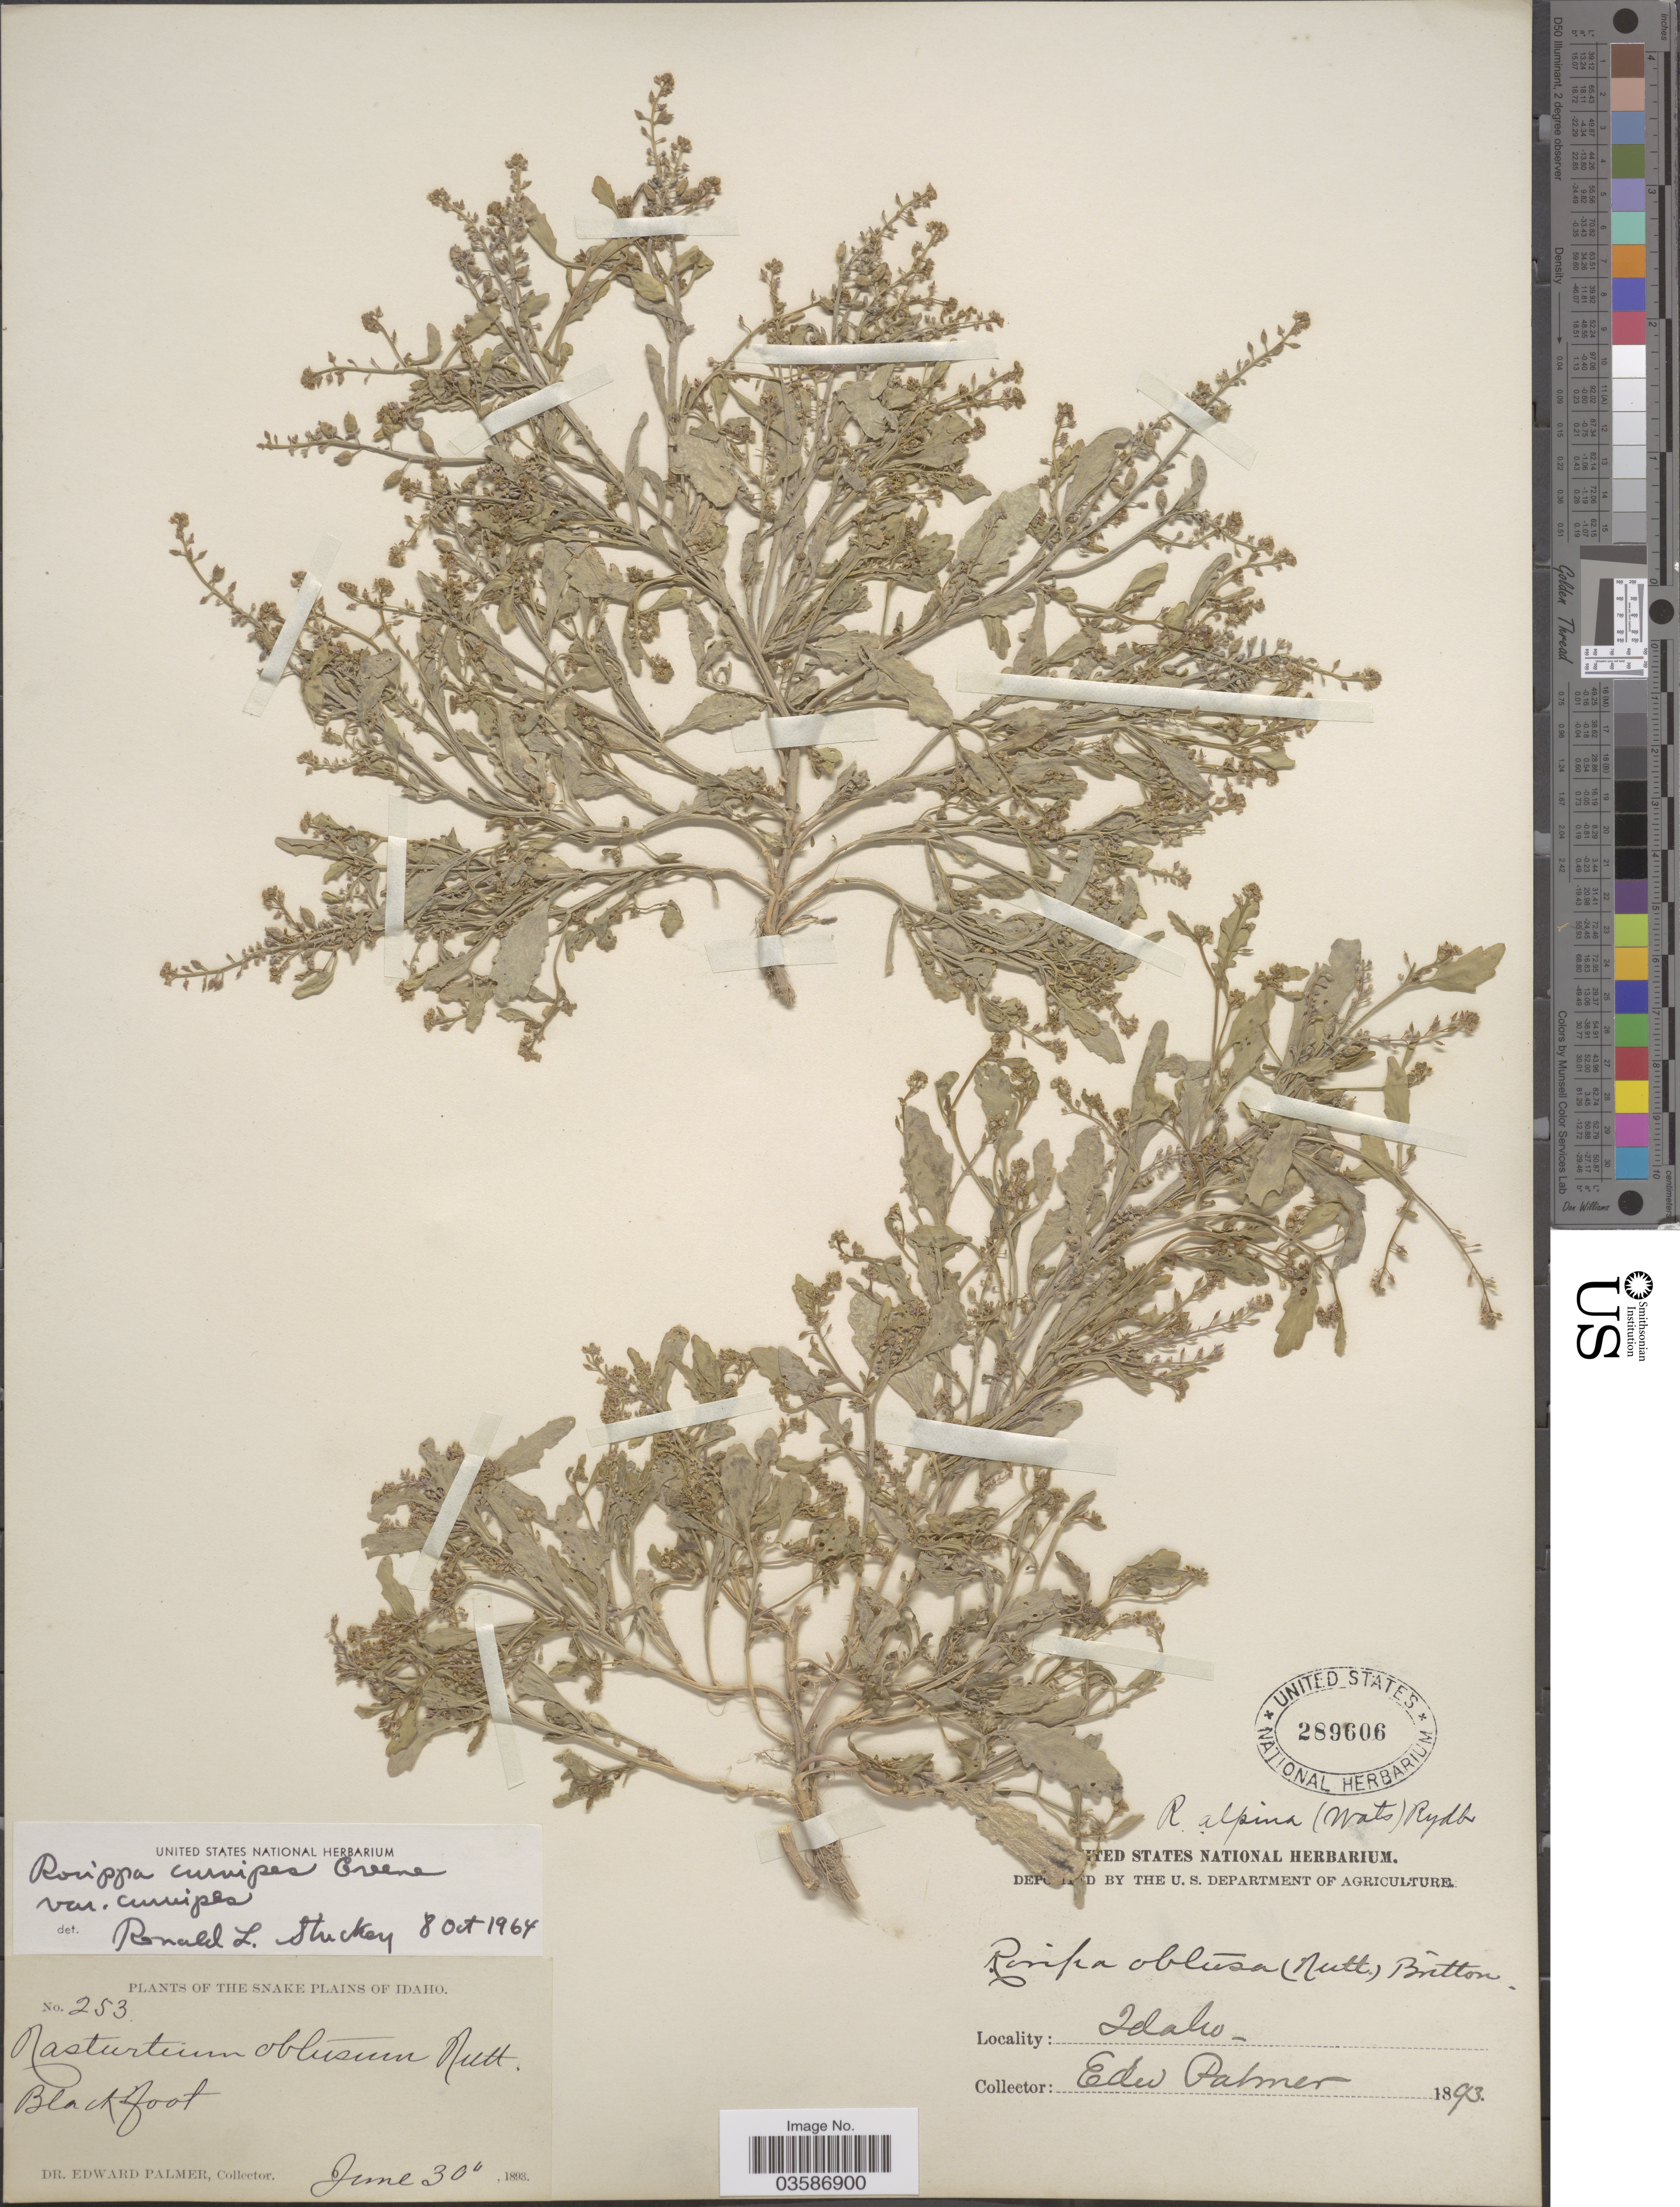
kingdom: Plantae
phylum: Tracheophyta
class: Magnoliopsida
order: Brassicales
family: Brassicaceae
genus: Rorippa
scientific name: Rorippa curvipes var. curvipes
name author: Greene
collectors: E. Palmer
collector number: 253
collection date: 1893-06-30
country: United States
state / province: Idaho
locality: The Snake Plains of Idaho. Blackfoot.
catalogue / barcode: US 289606